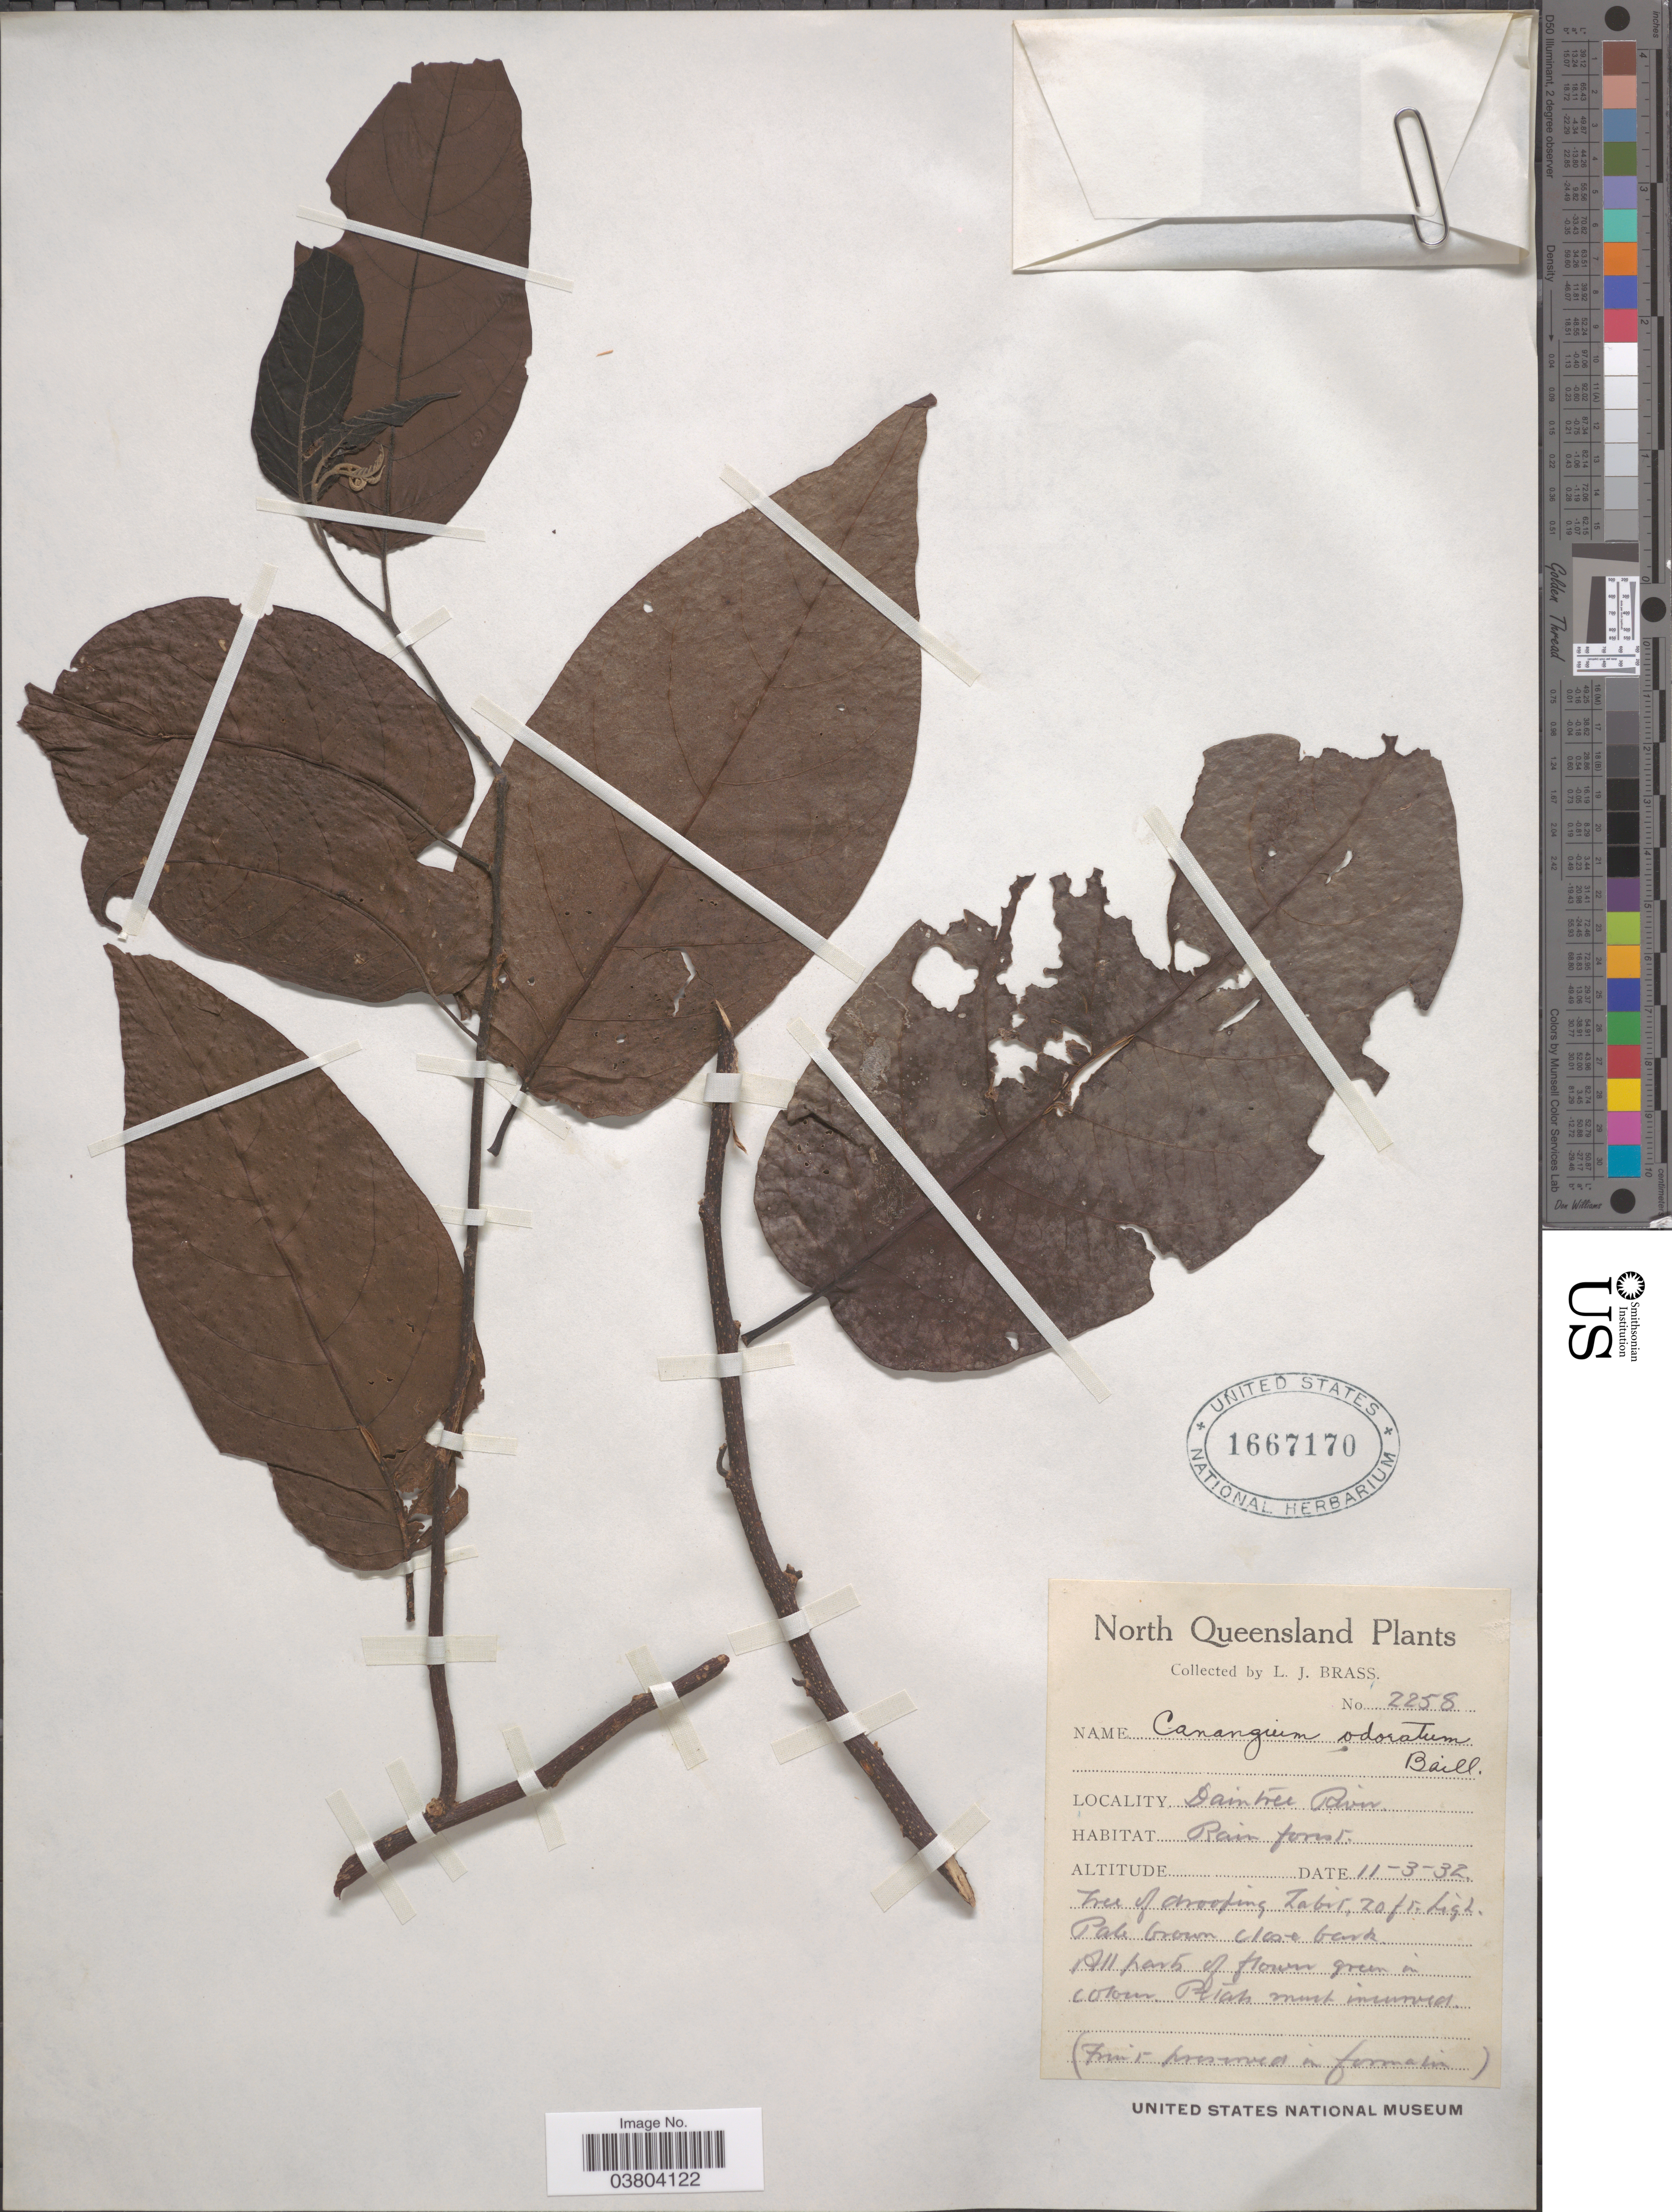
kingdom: Plantae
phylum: Tracheophyta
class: Magnoliopsida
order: Magnoliales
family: Annonaceae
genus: Cananga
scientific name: Cananga odorata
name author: (Lam.) Hook. f. & Thomson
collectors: L. J. Brass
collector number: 25258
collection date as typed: Transcribed d/m/y: 11/3/32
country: Australia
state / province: Queensland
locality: North Queensland. Daintree River.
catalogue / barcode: US 1667170